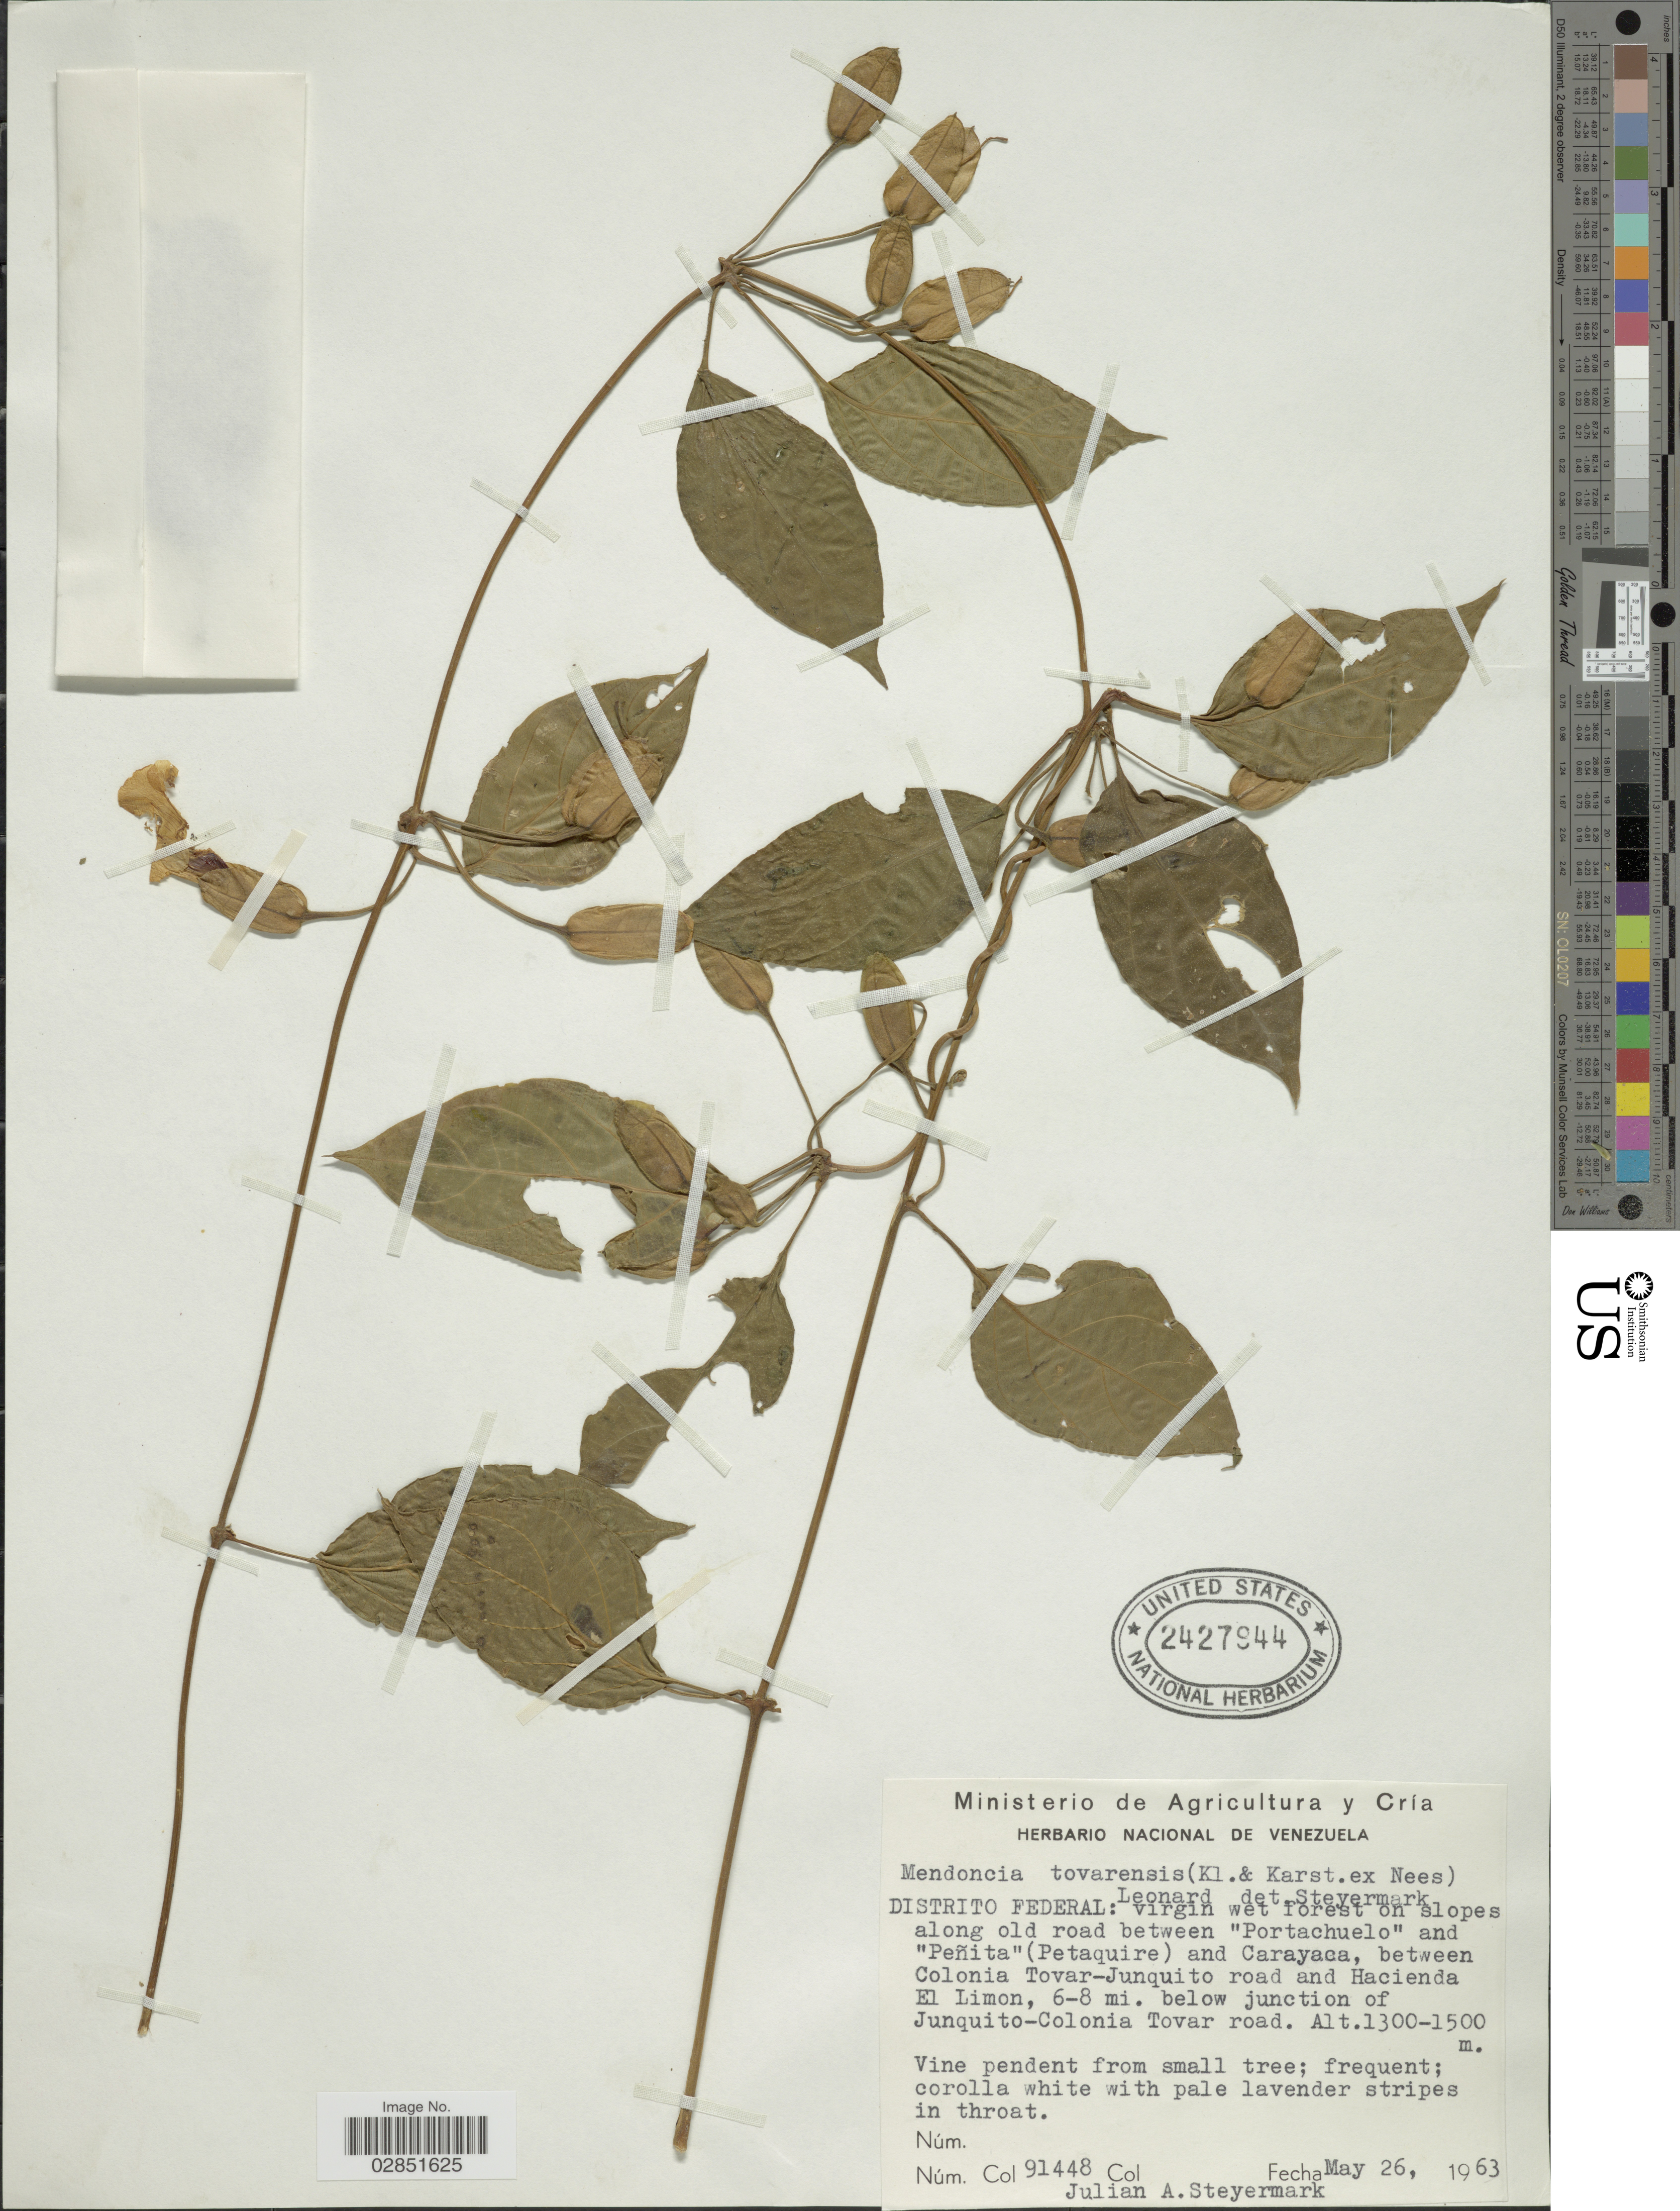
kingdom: Plantae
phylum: Tracheophyta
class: Magnoliopsida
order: Lamiales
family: Acanthaceae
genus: Mendoncia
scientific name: Mendoncia tovarensis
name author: (Klotzsch & H. Karst. ex Nees) Leonard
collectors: J. Steyermark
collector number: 91448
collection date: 1963-05-26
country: Venezuela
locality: Distrito Federal: virgin wet forest on slopes along old road between "Portachuelo" and "Peñita" (Petaquire) and Carayaca, between Colonia Tovar-Junquito road and Hacienda El Limon, 6-8 mi. below junction of Junquito-Colonia Tovar road.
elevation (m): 1300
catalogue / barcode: US 2427944